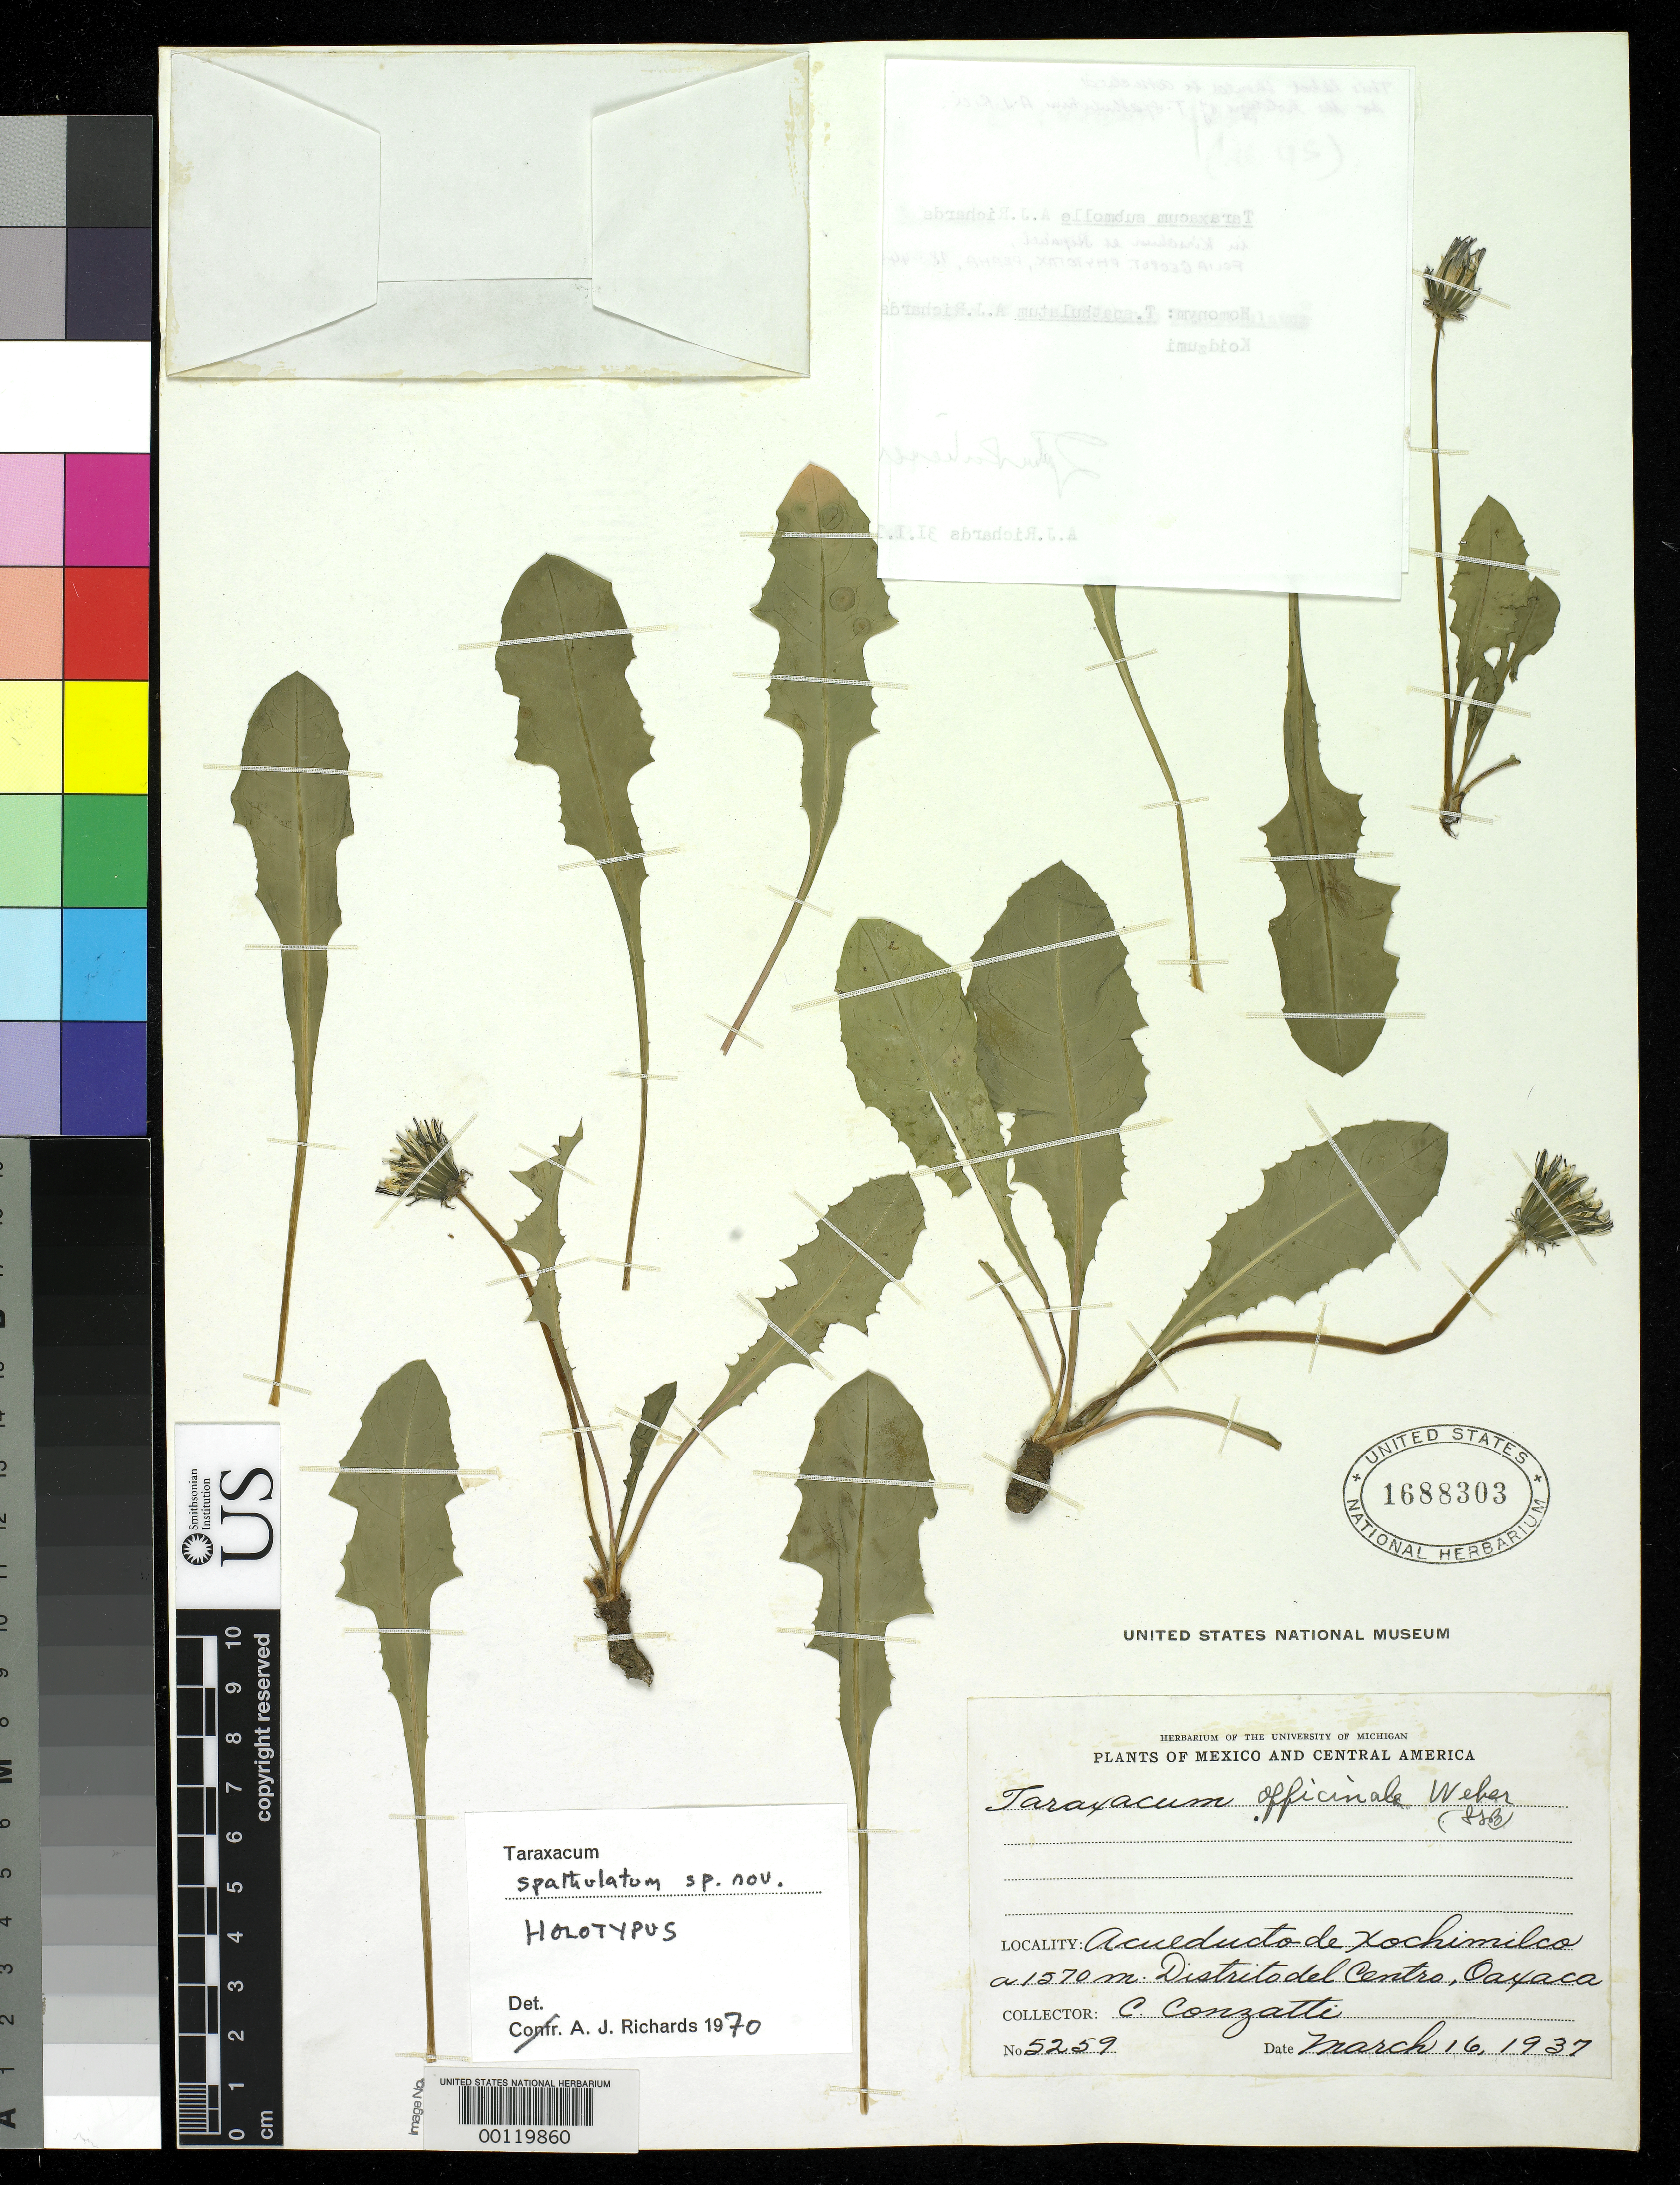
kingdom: Plantae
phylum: Tracheophyta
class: Magnoliopsida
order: Asterales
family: Asteraceae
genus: Taraxacum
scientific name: Taraxacum spathulatum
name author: A.J. Richards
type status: Holotype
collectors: C. Conzatti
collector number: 5259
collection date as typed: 16 Mar 1937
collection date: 1937-03-16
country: Mexico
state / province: Oaxaca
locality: Acueducto de Xochemilco. [Xochimilco?]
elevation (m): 1570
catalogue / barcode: US 1688303